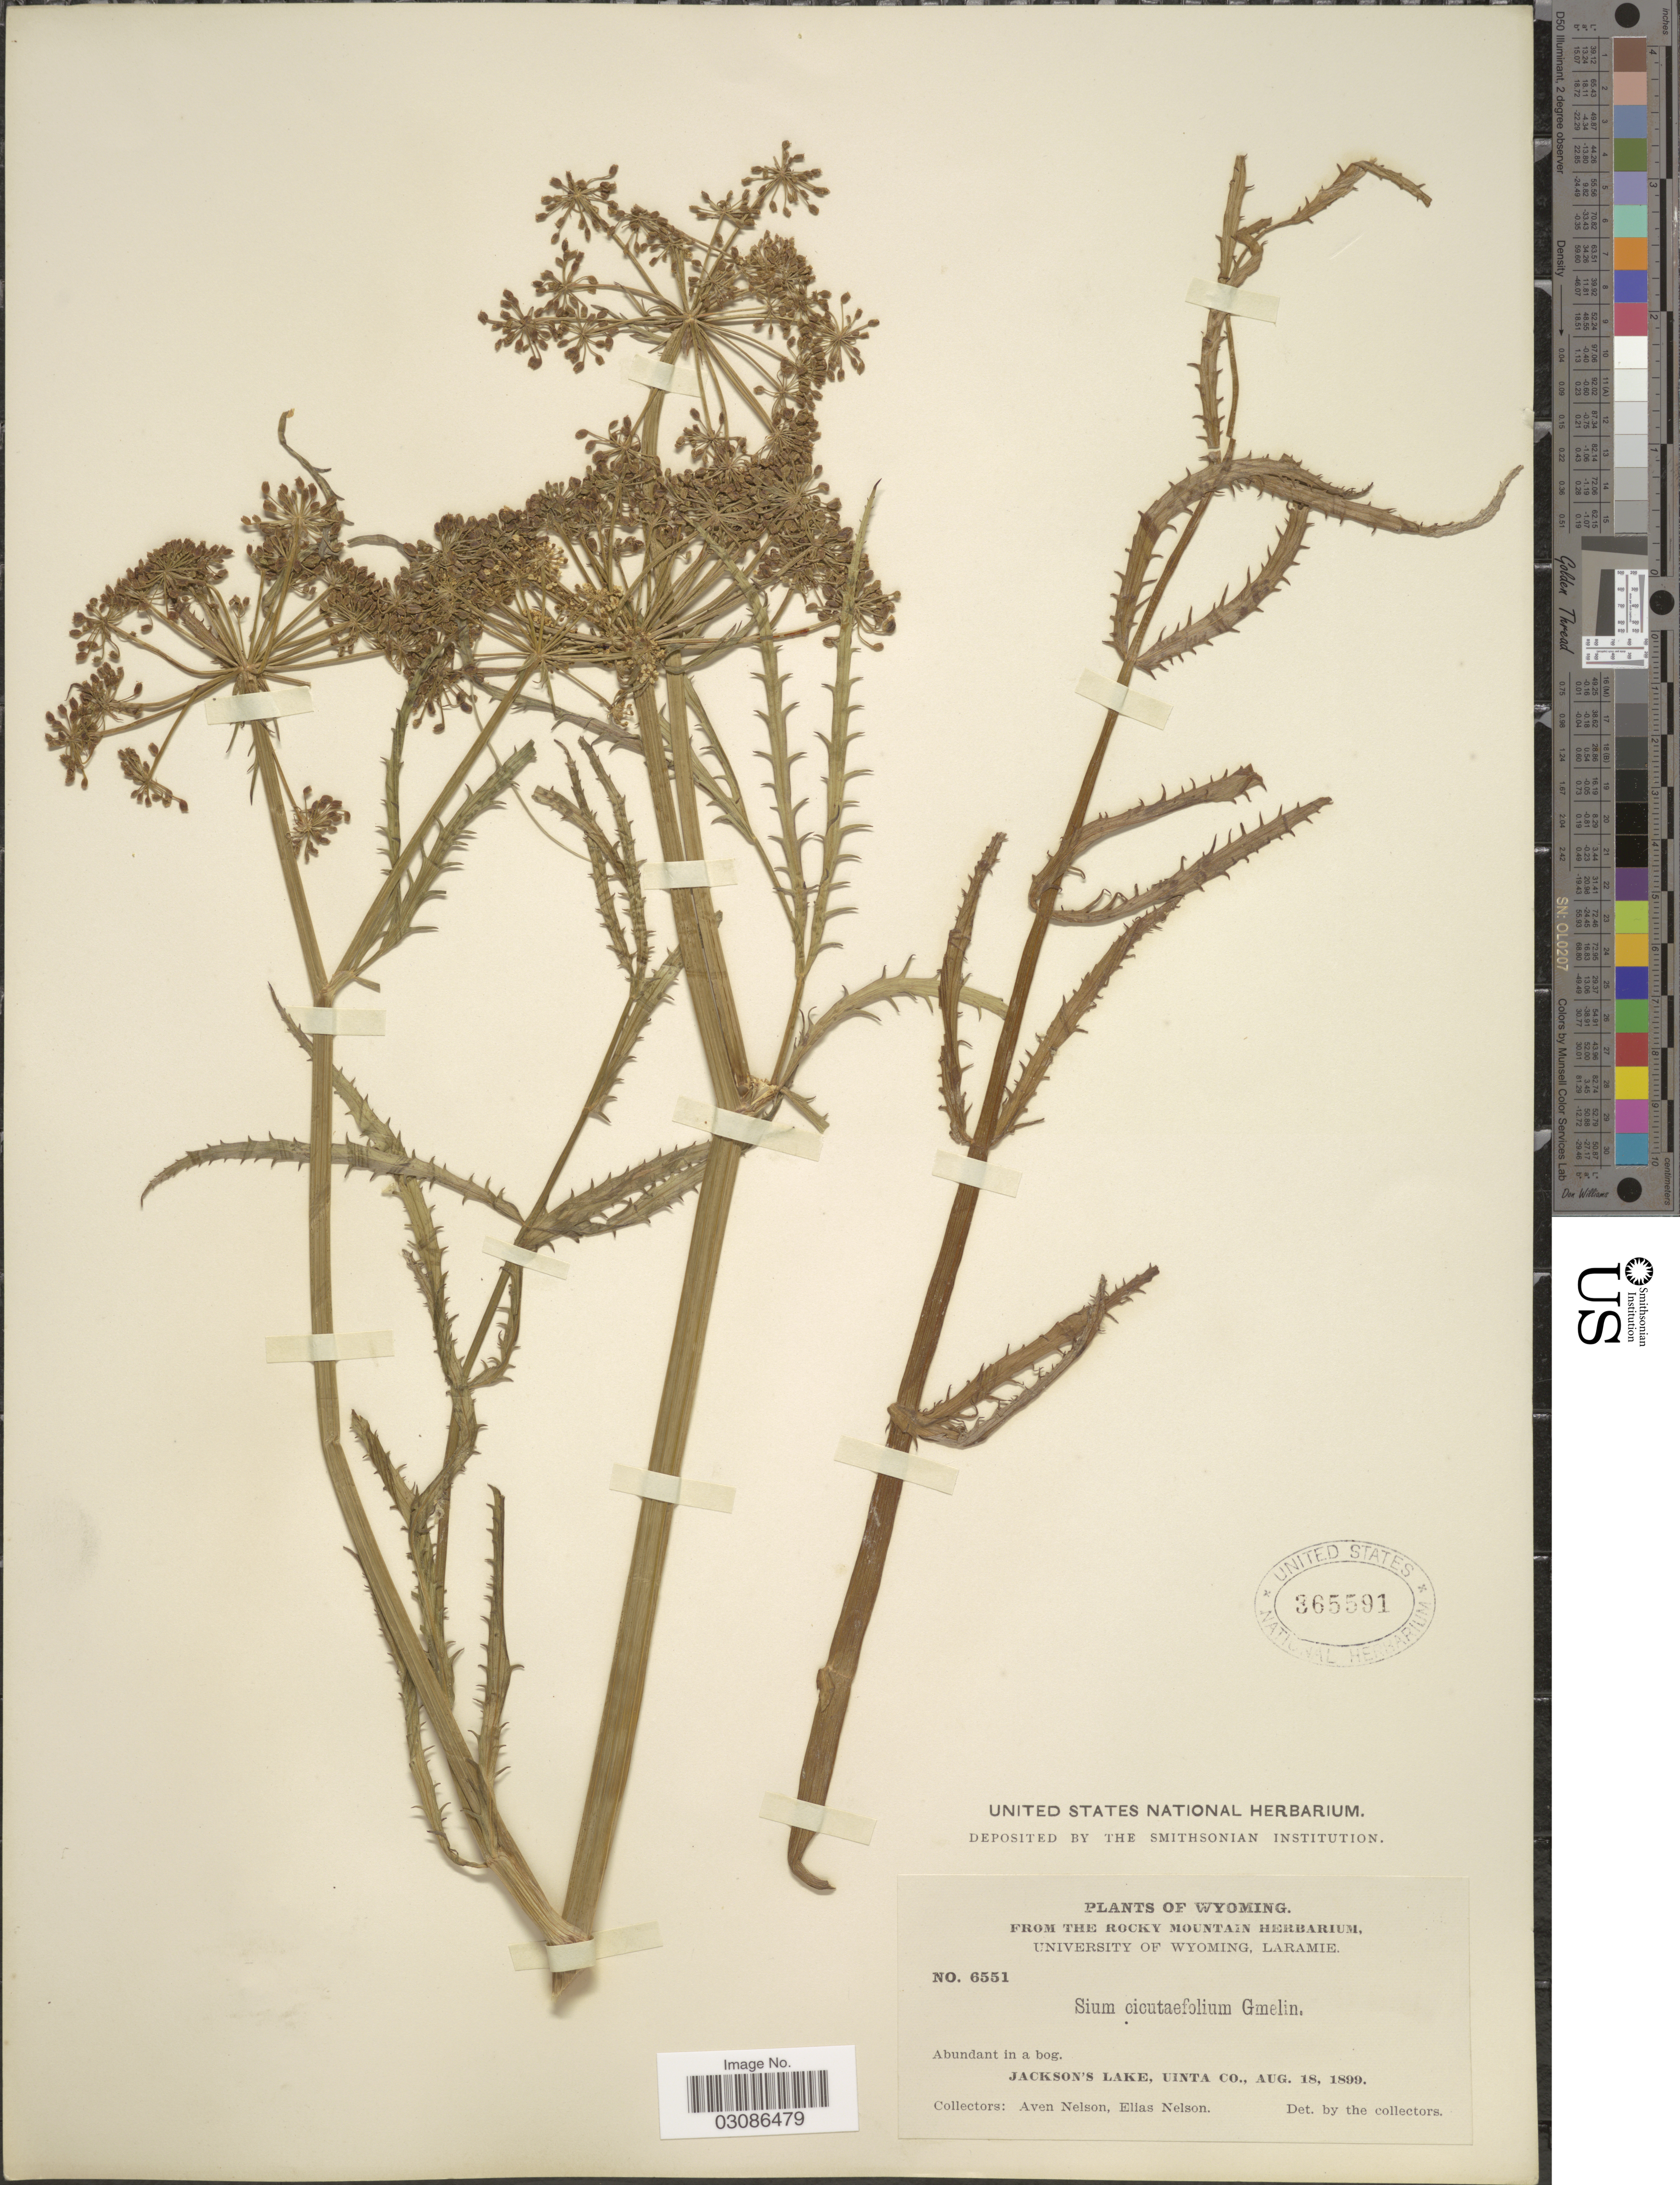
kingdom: Plantae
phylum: Tracheophyta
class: Magnoliopsida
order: Apiales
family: Apiaceae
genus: Sium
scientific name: Sium suave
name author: Walter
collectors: A. Nelson & E. Nelson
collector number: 6551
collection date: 1899-08-18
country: United States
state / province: Wyoming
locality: Jackson's Lake, Uinta Co.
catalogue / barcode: US 365591